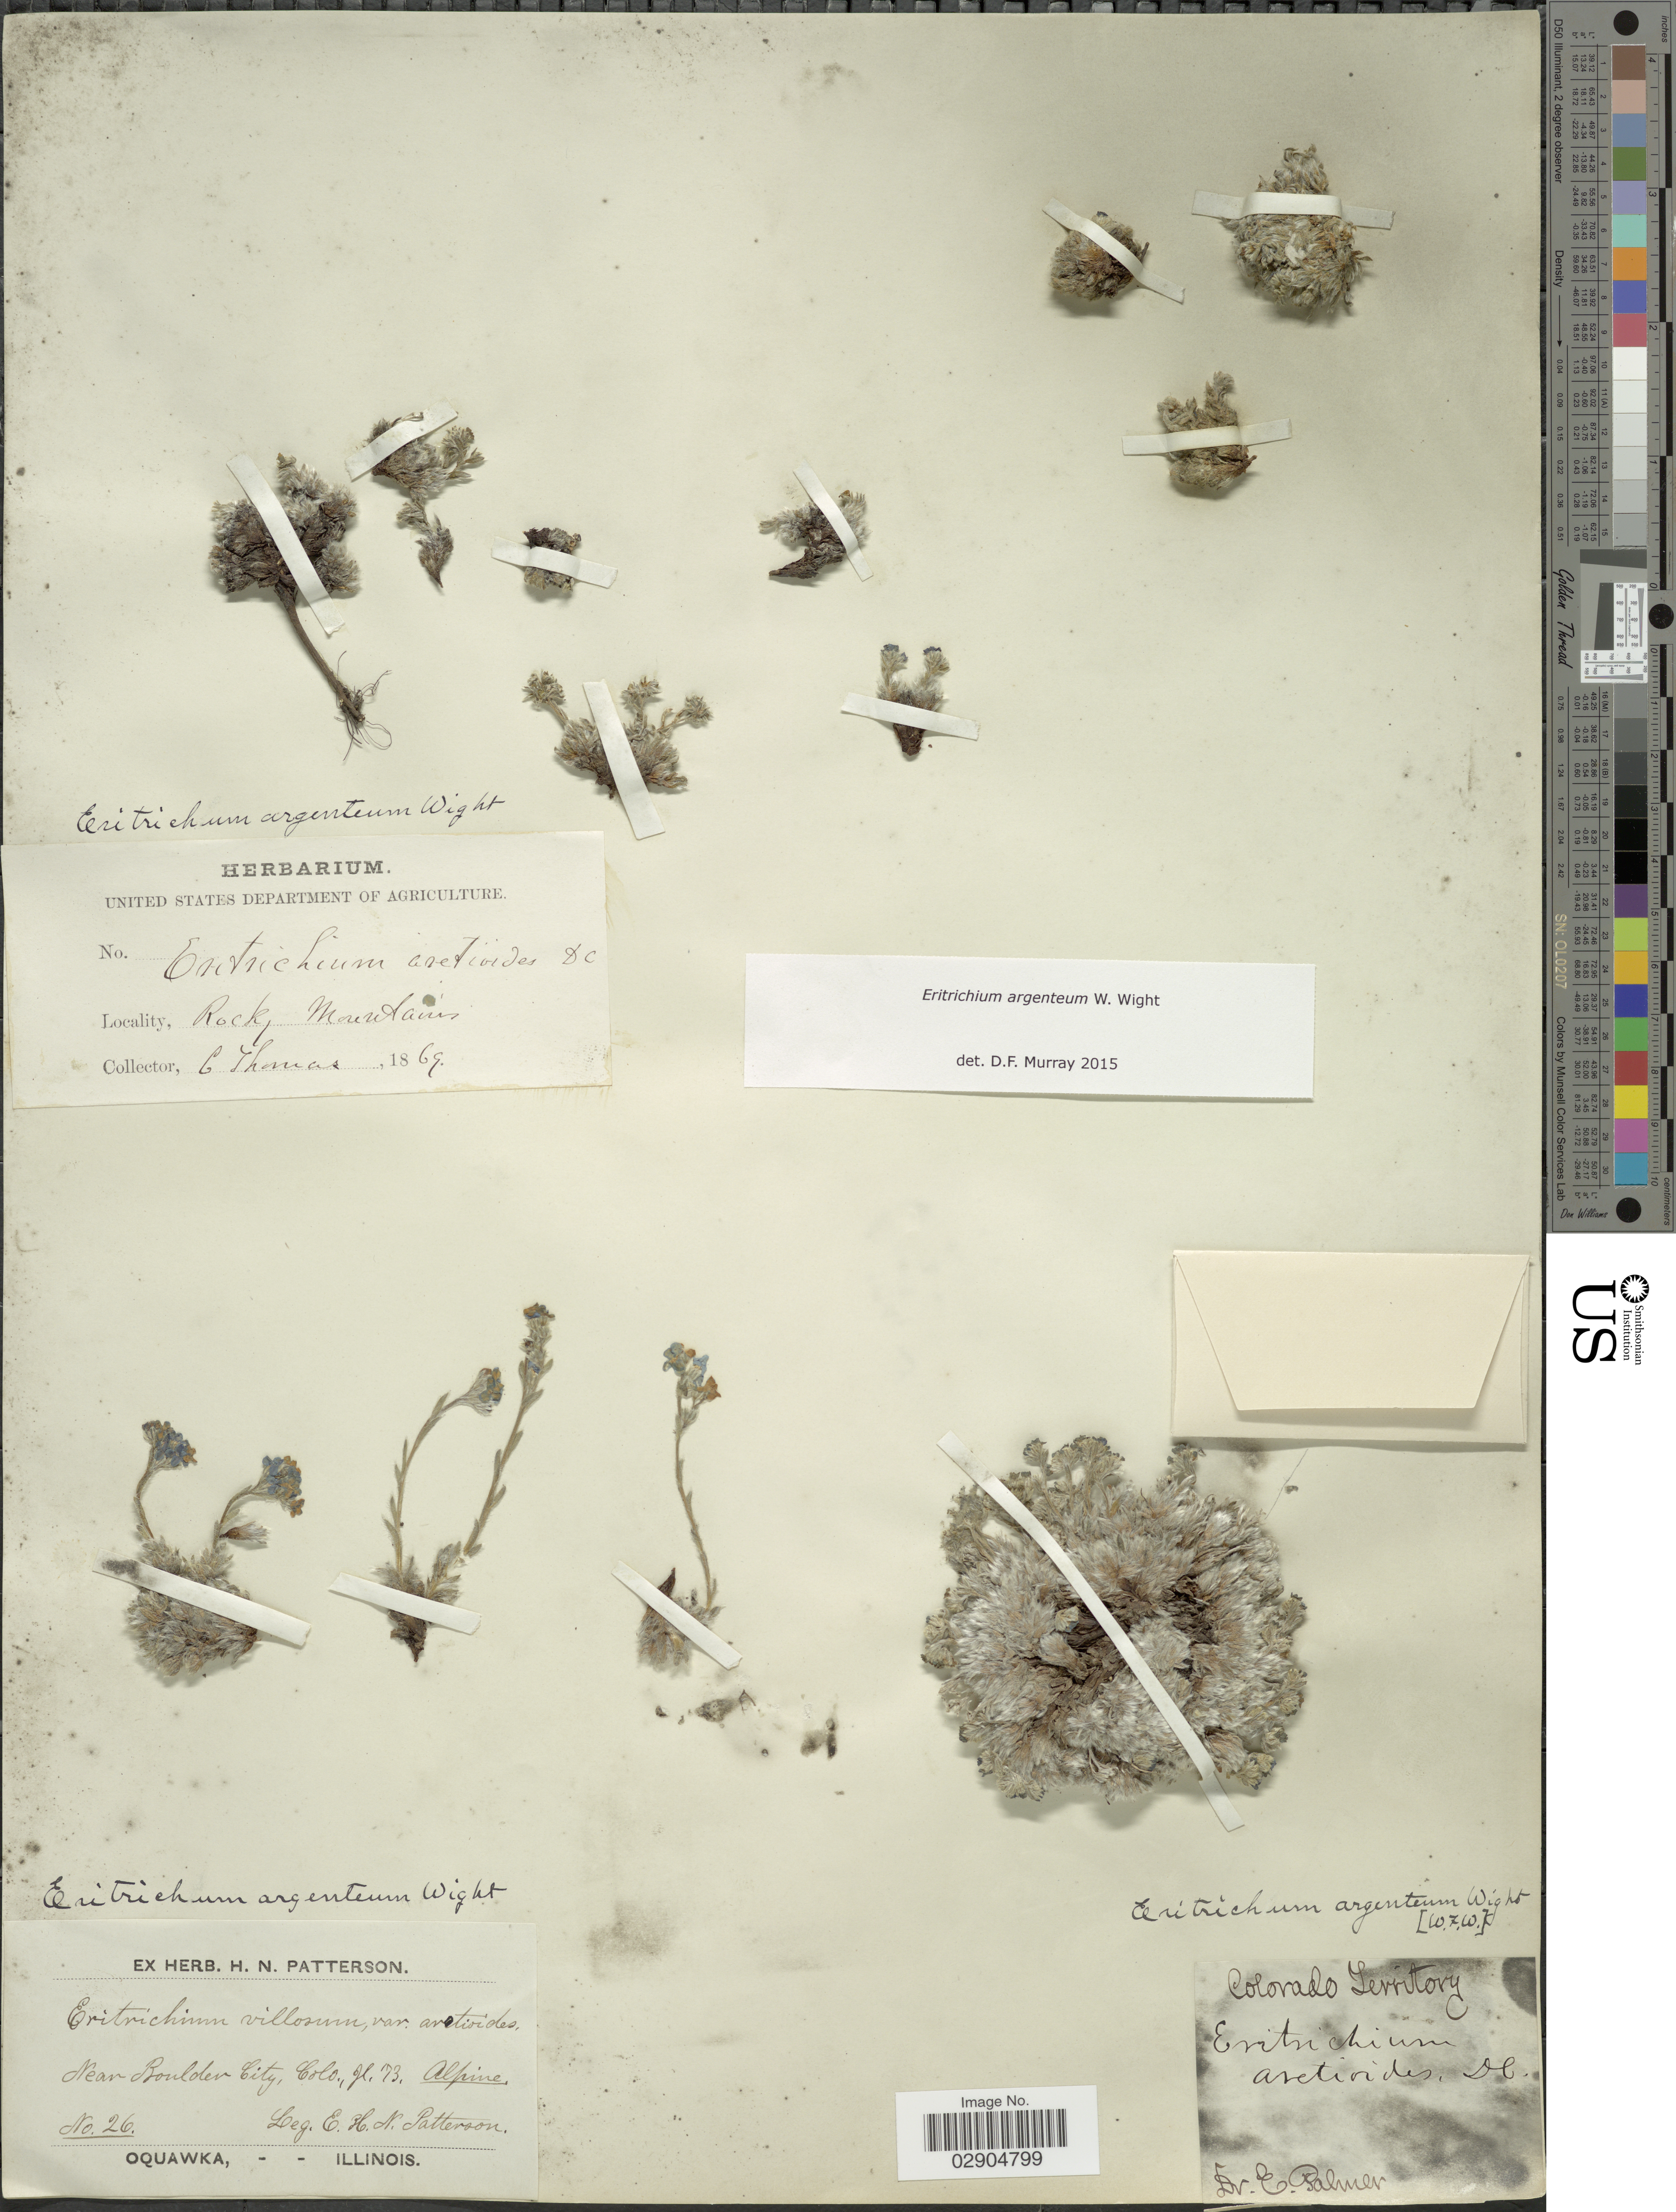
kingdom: Plantae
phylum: Tracheophyta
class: Magnoliopsida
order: Boraginales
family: Boraginaceae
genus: Eritrichium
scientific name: Eritrichium argenteum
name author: W. Wight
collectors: C. Thomas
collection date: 1869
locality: Rocky Mountains.